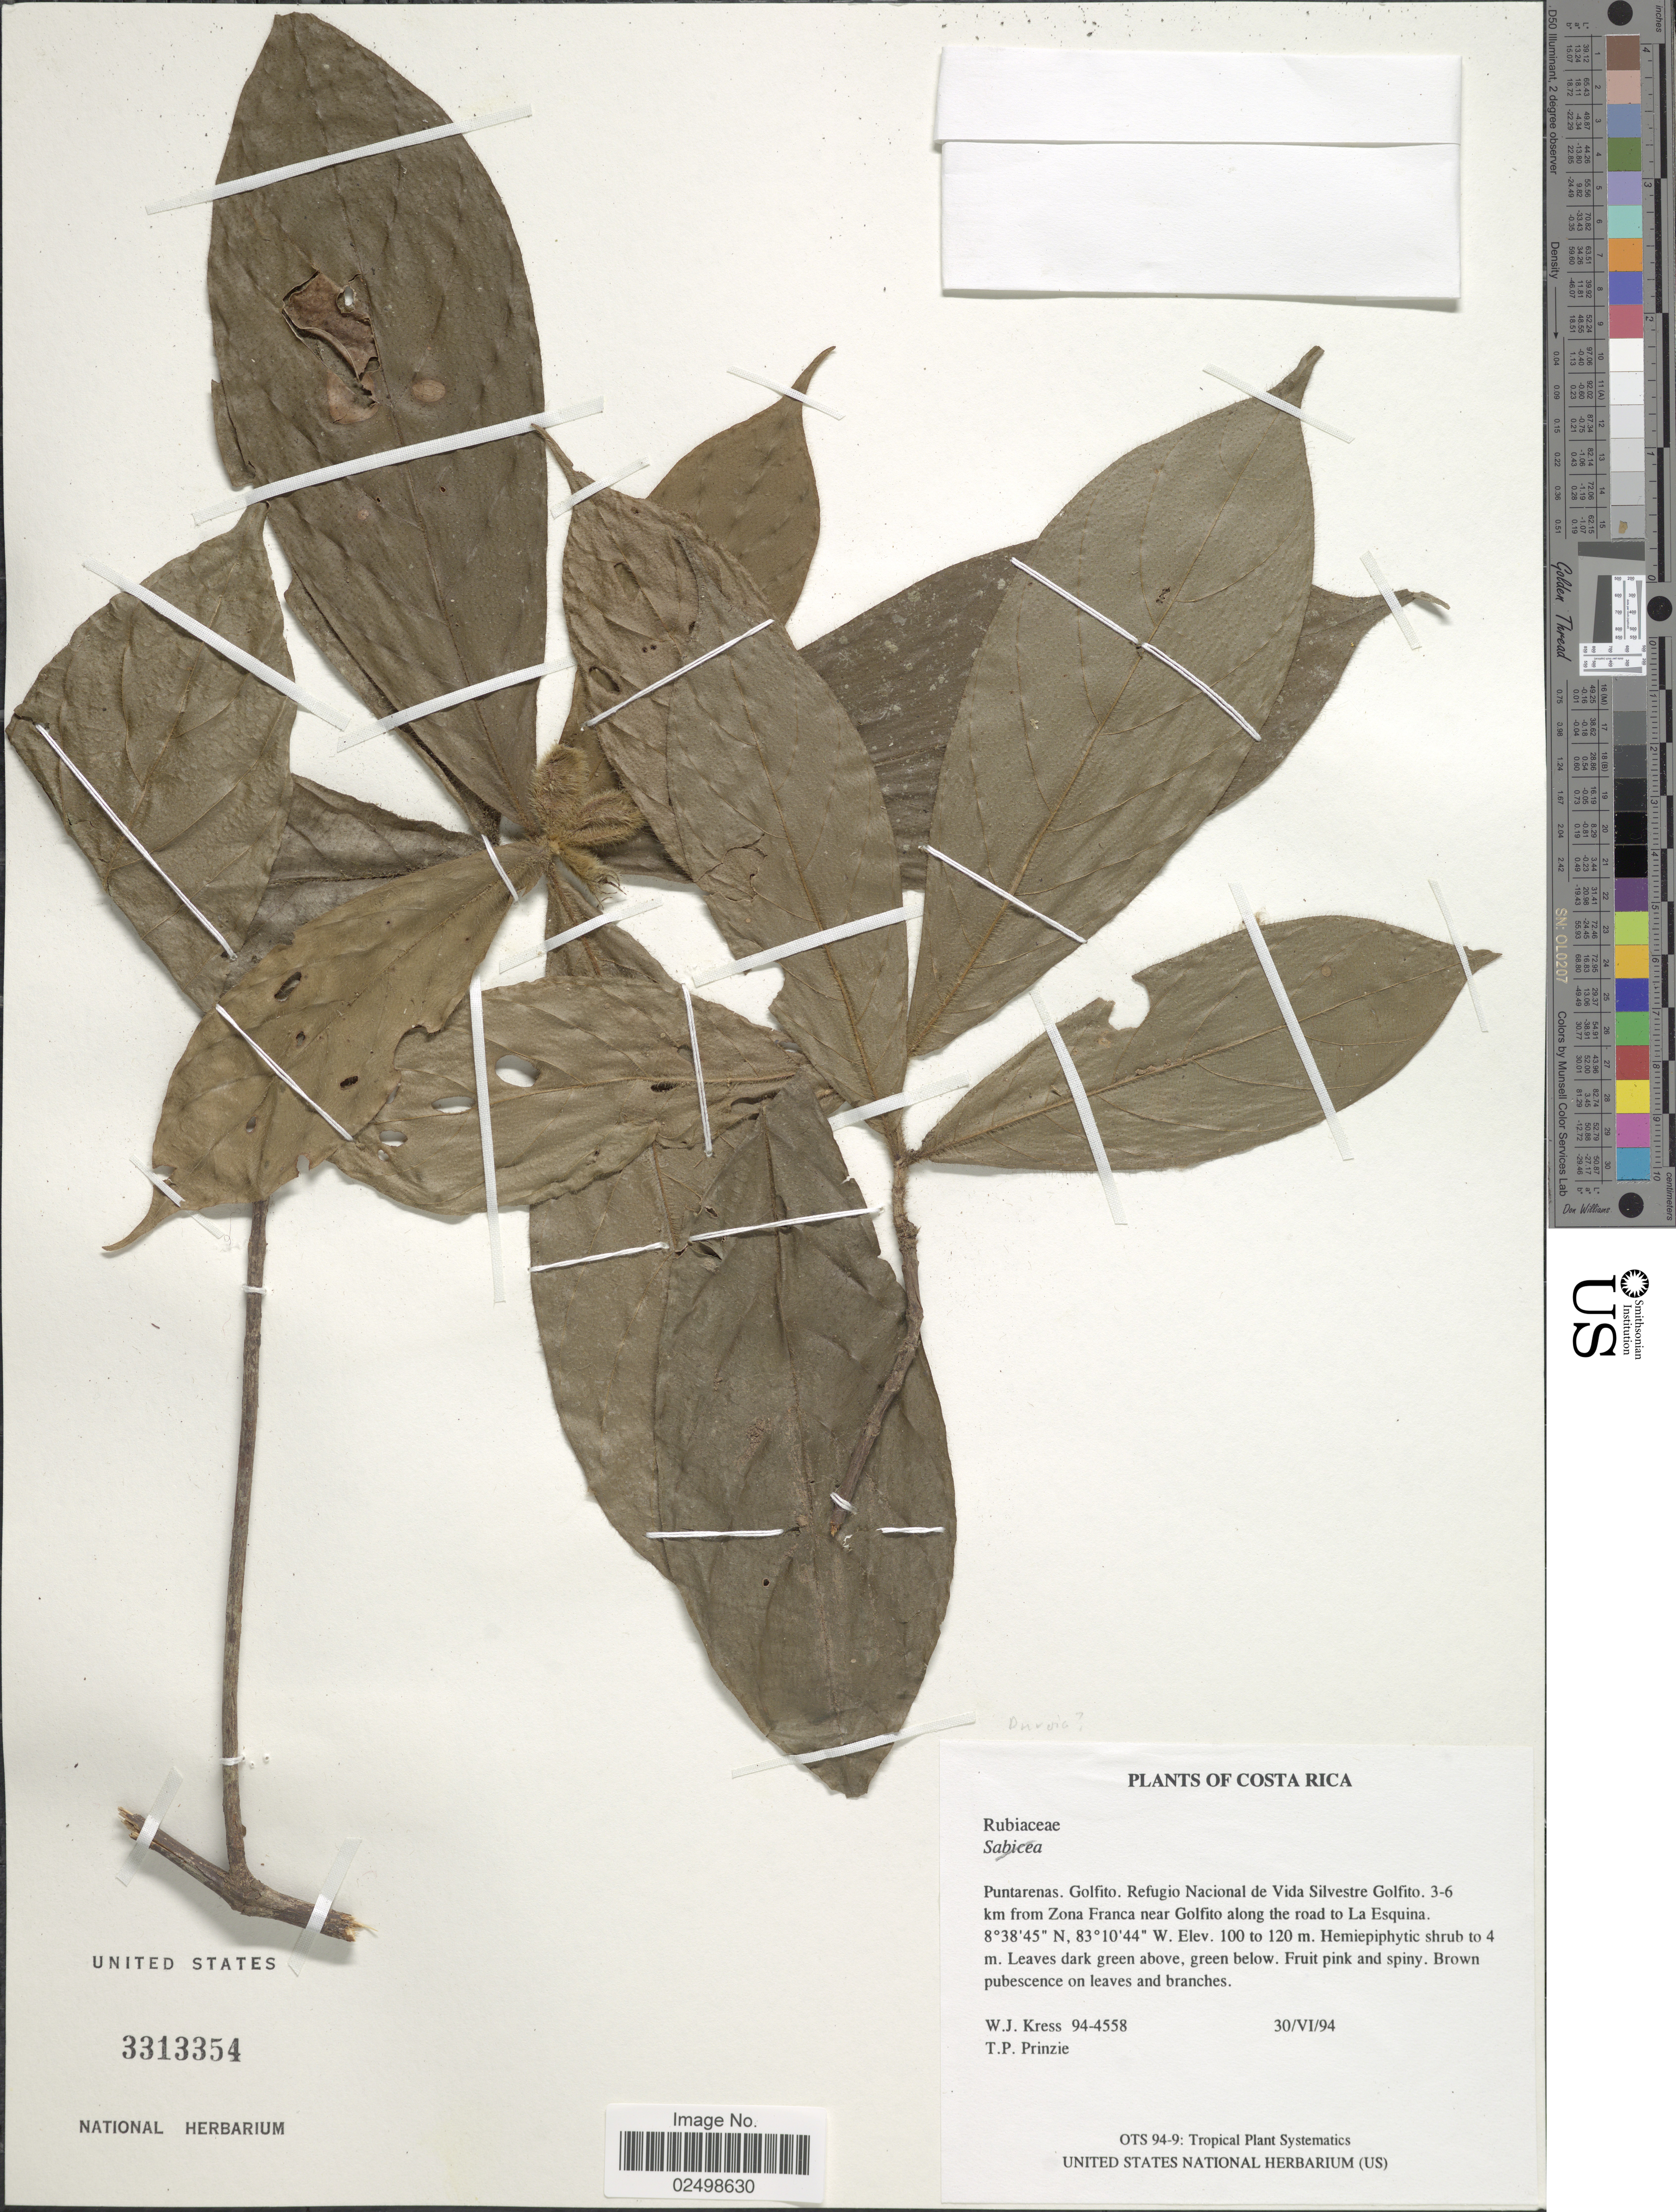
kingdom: Plantae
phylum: Tracheophyta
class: Magnoliopsida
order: Gentianales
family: Rubiaceae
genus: Duroia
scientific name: Duroia costaricensis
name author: Standl.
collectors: W. J. Kress & T. Prinzie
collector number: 94-4558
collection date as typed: Transcribed d/m/y: 30/6/94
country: Costa Rica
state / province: Puntarenas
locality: Golfito. Refugio Nacional de Vida Silvestre Golfito. 3-6 km from Zona Franca near Golfito along the road to La Esquina.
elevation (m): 100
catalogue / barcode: US 3313354